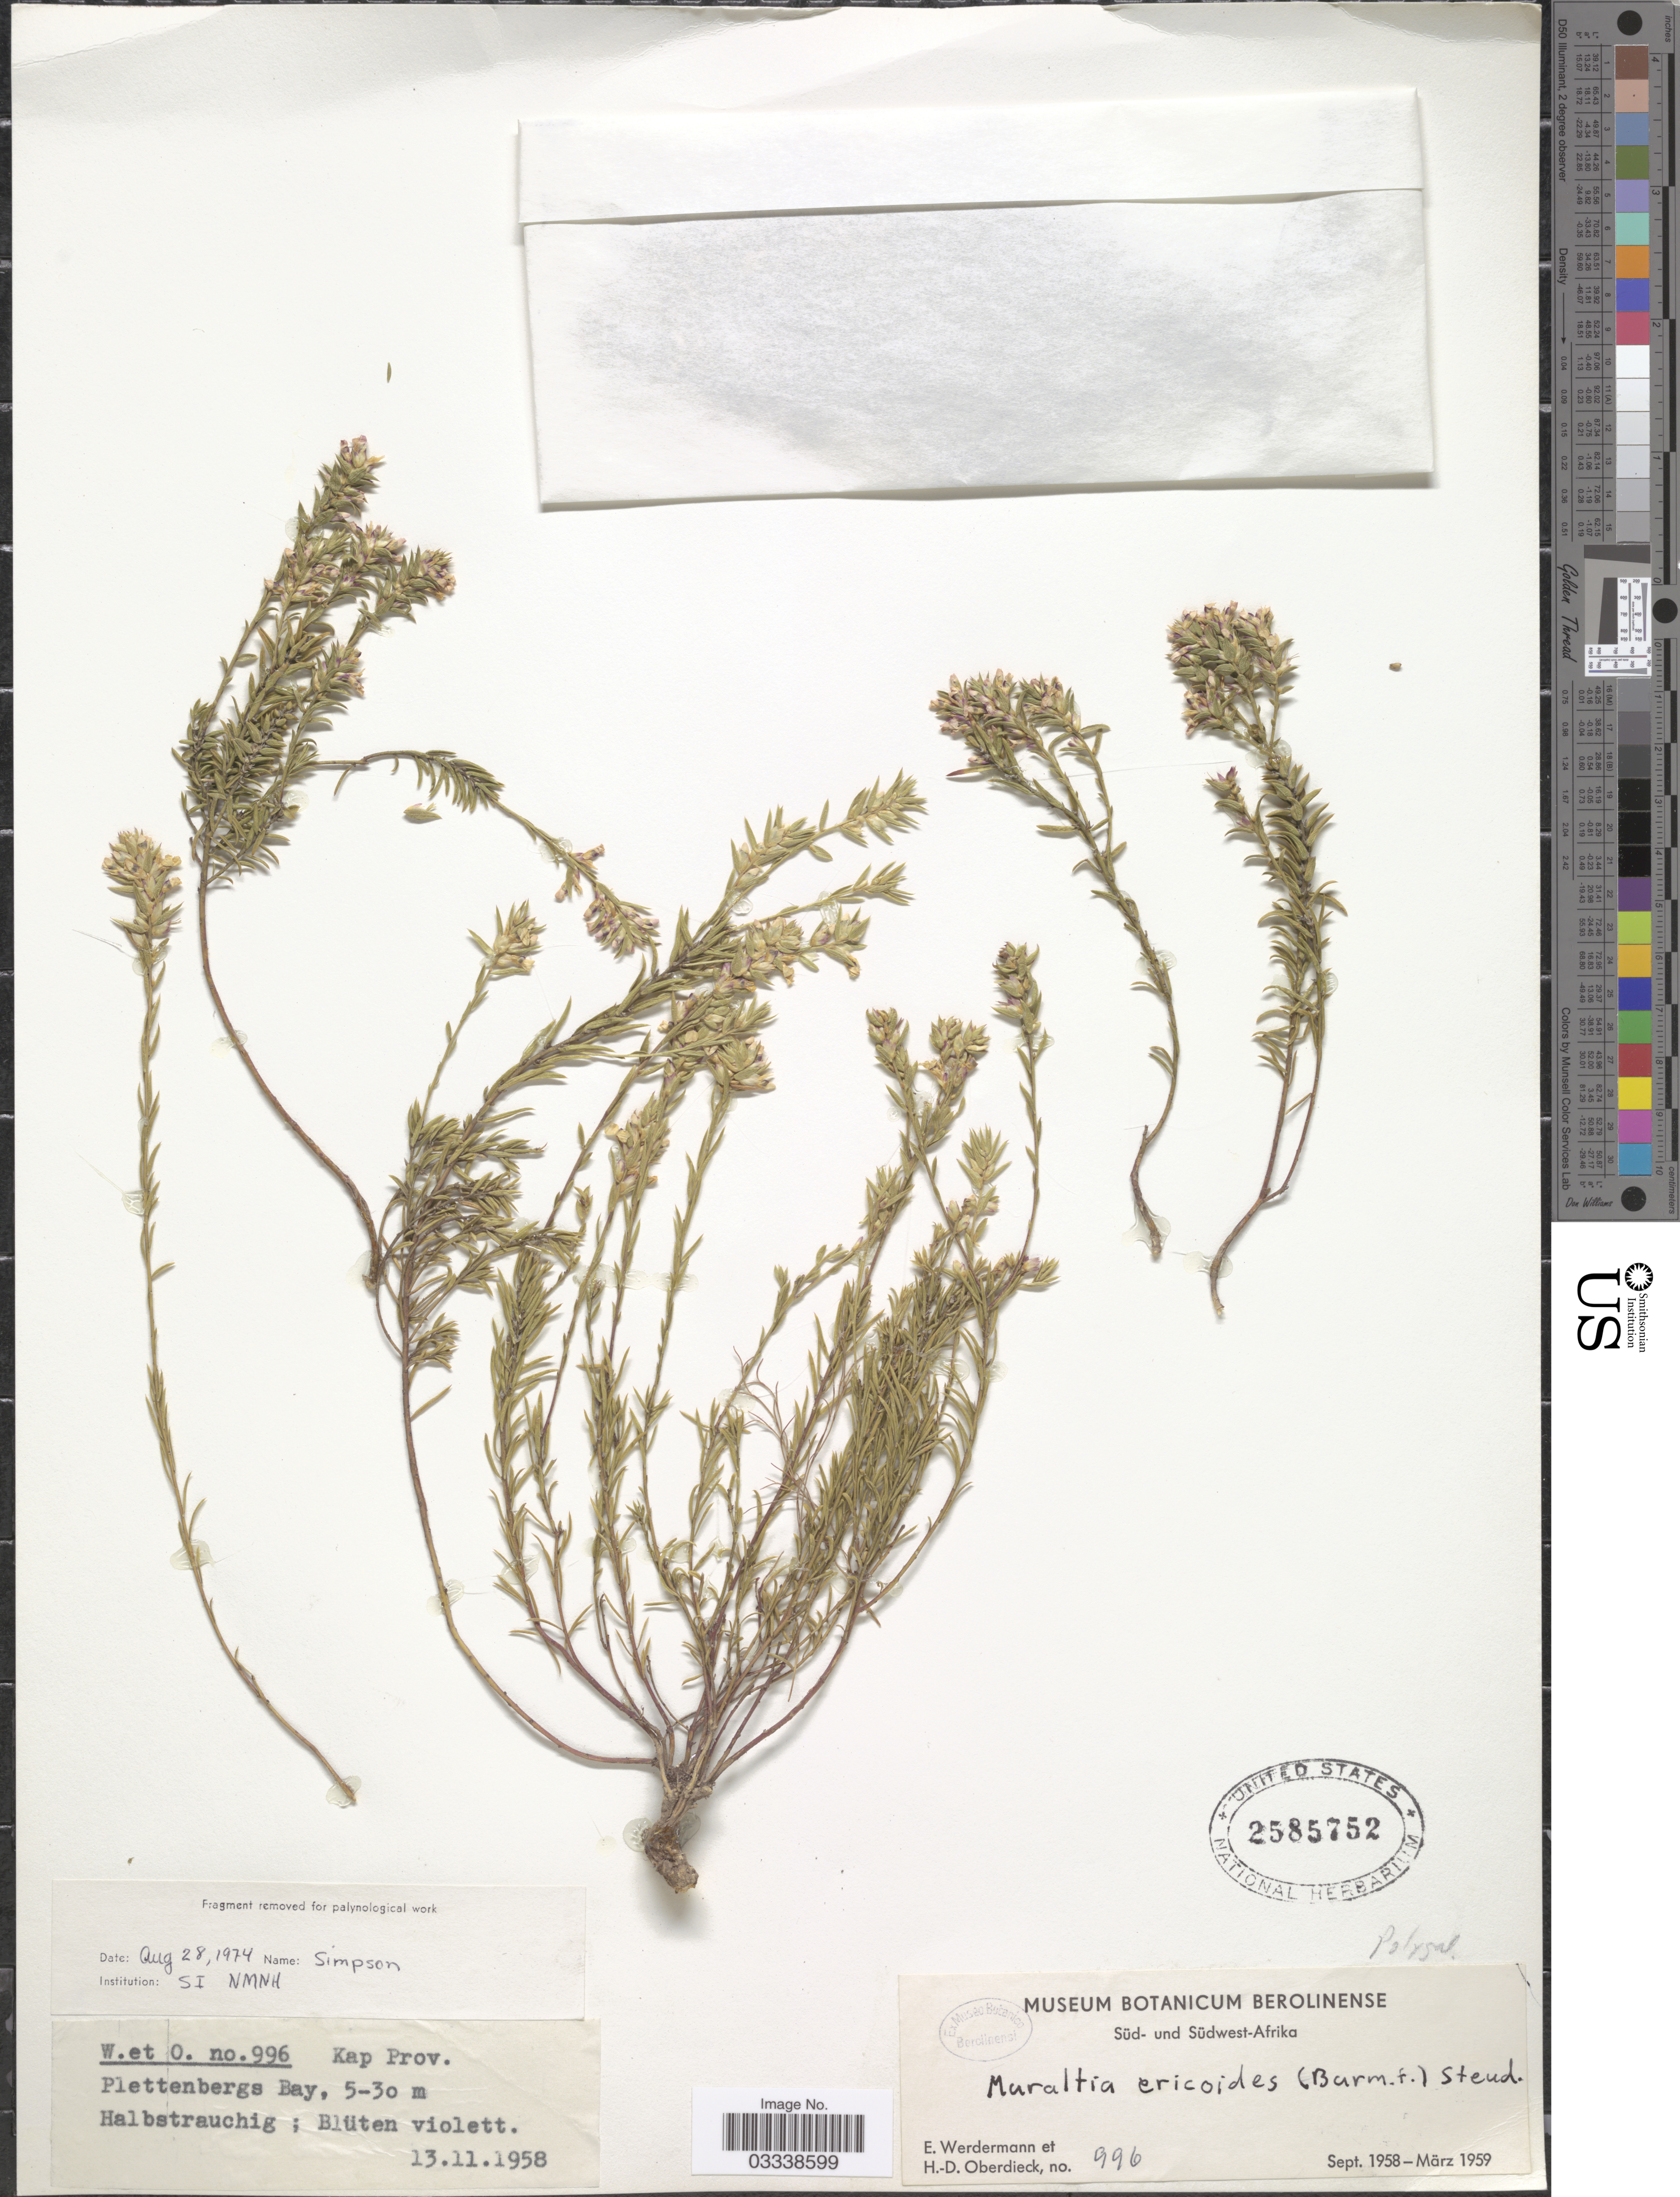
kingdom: Plantae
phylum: Tracheophyta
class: Magnoliopsida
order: Fabales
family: Polygalaceae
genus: Muraltia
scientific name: Muraltia ericoides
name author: Steud.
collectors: E. Werdermann & H. Oberdieck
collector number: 996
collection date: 1958-11-13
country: South Africa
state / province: Western Cape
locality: Kap Prov., Plettenbergs Bay.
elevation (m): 5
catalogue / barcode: US 2585752